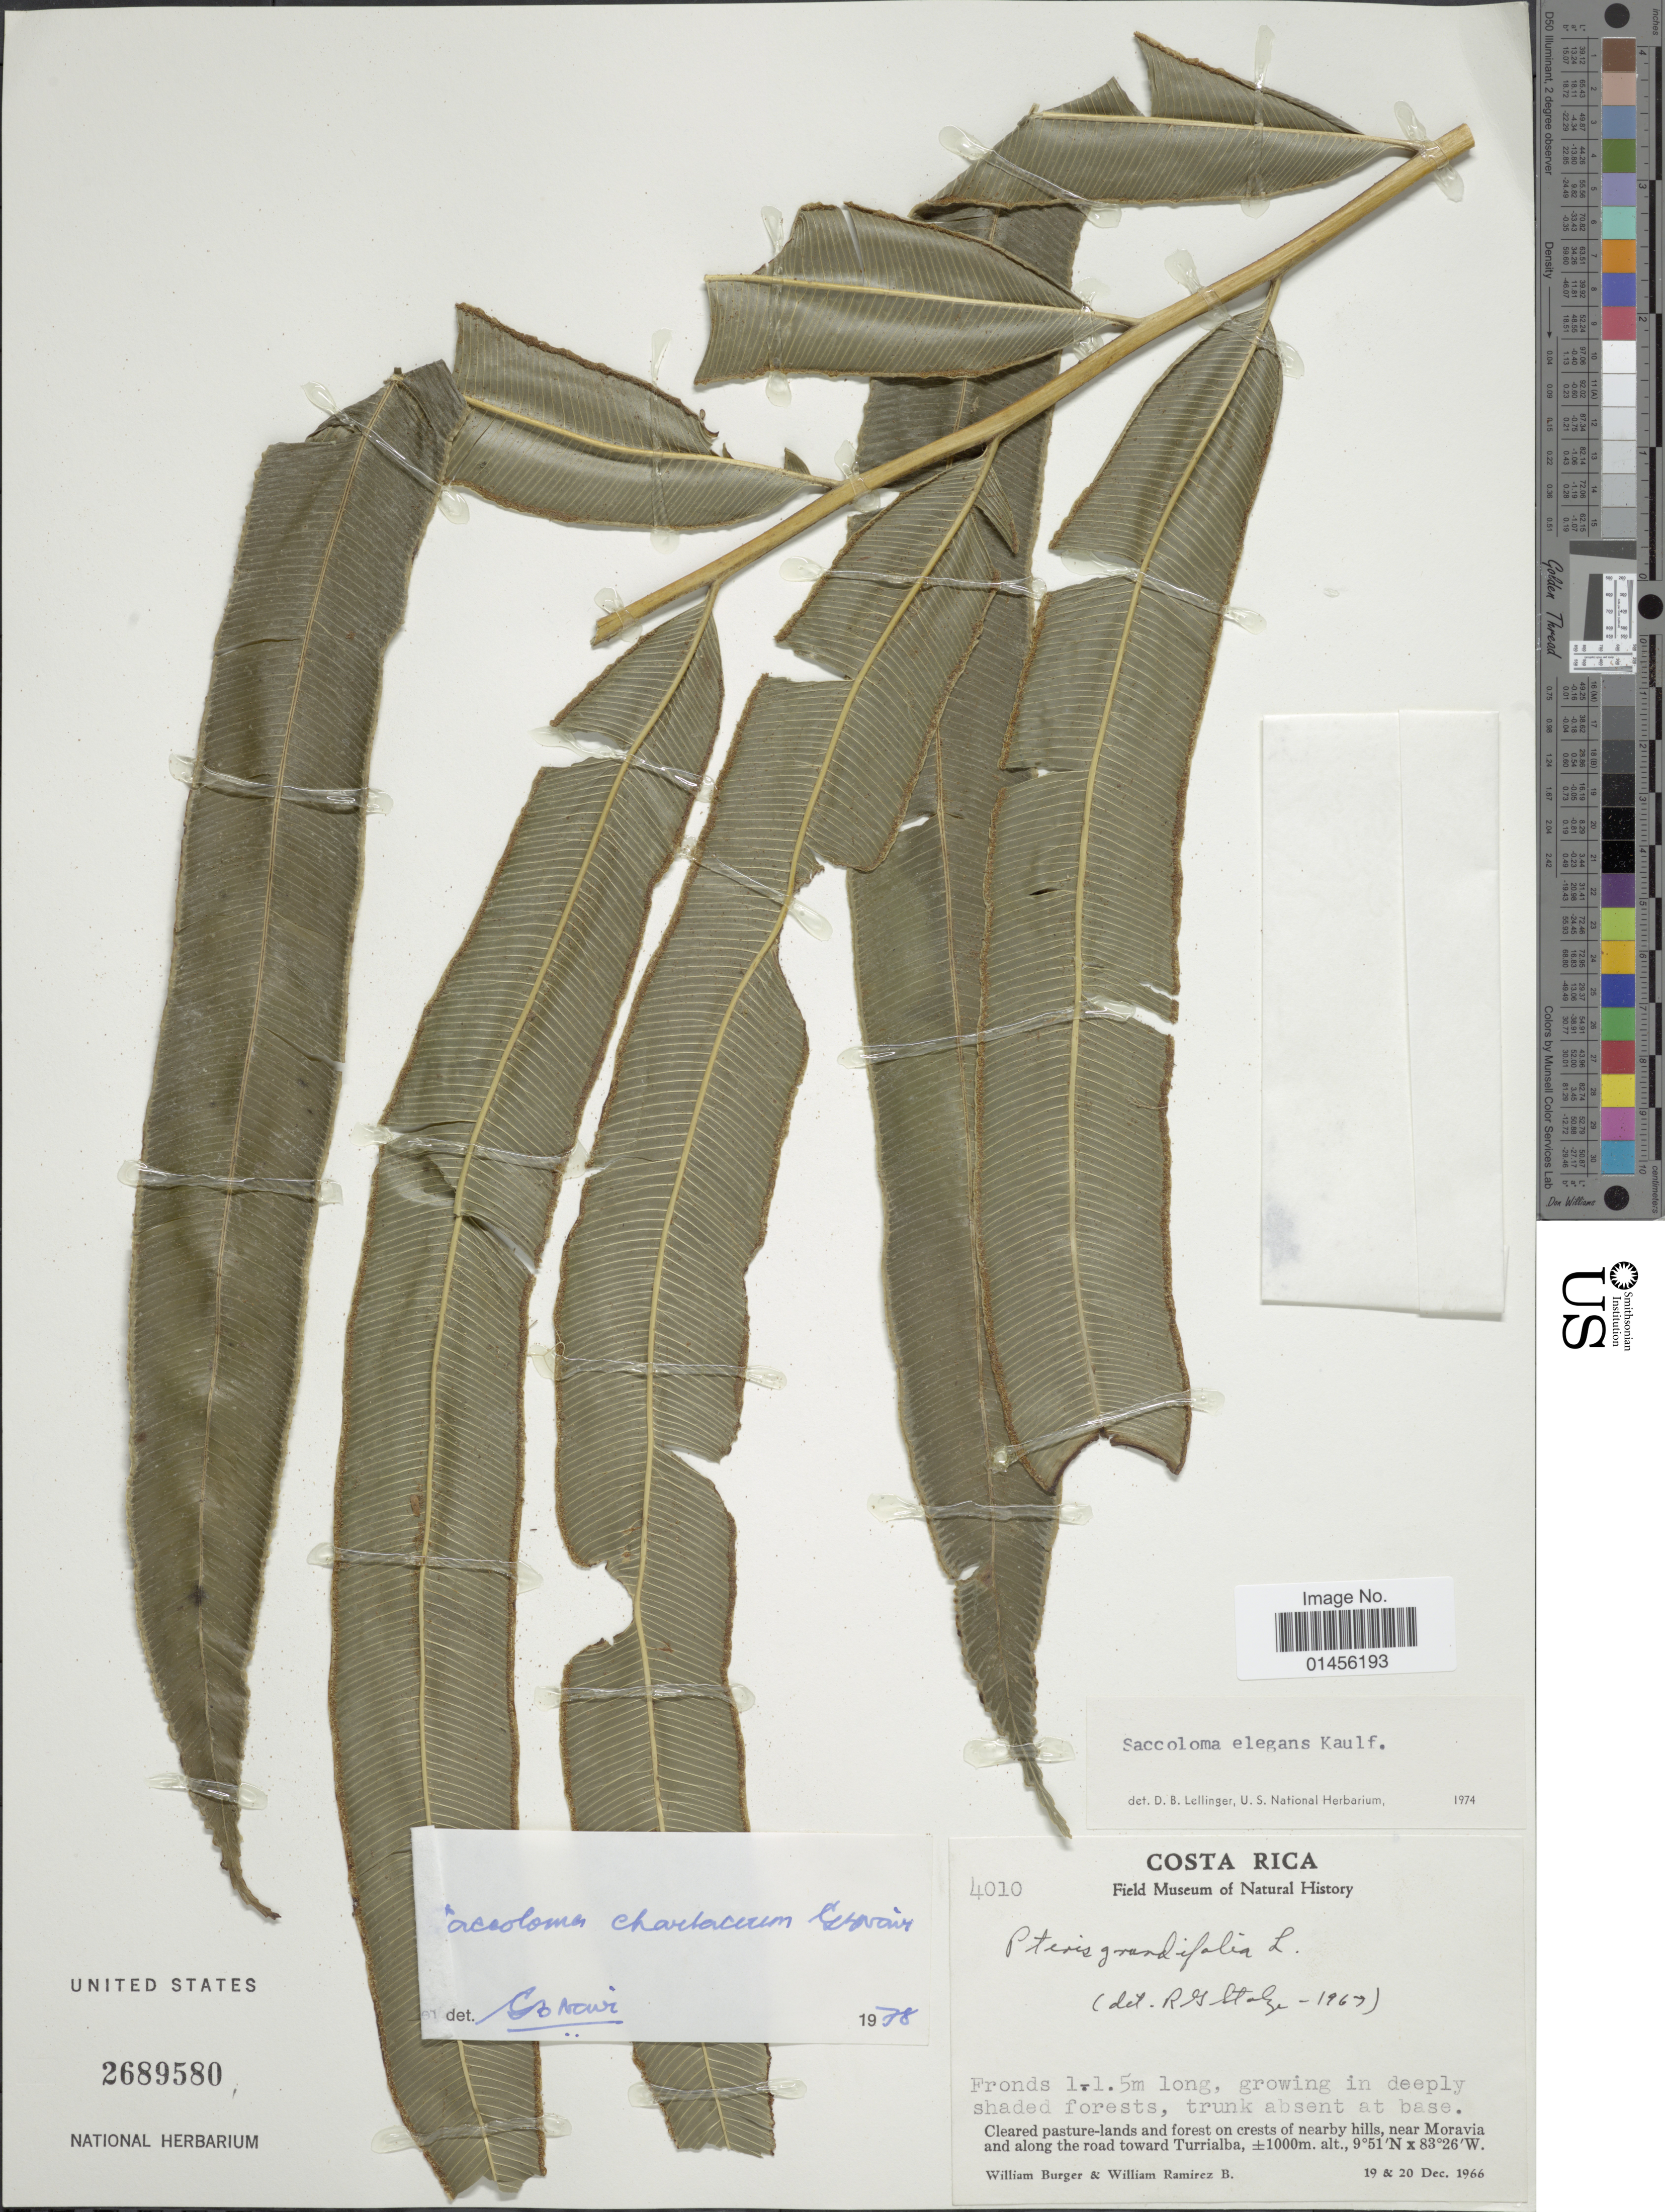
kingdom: Plantae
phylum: Tracheophyta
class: Polypodiopsida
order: Polypodiales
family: Saccolomataceae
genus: Saccoloma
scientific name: Saccoloma elegans subsp. chartaceum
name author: Cremers & K.U. Kramer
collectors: W. Burger & W. Ramirez B.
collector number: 4010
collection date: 1966-12-19/1966-12-20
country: Costa Rica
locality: Cleared pasture-lands and forest on crest of nearby hills, near Moravia and along the road toward Turrialba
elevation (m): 1000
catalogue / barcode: US 2689580